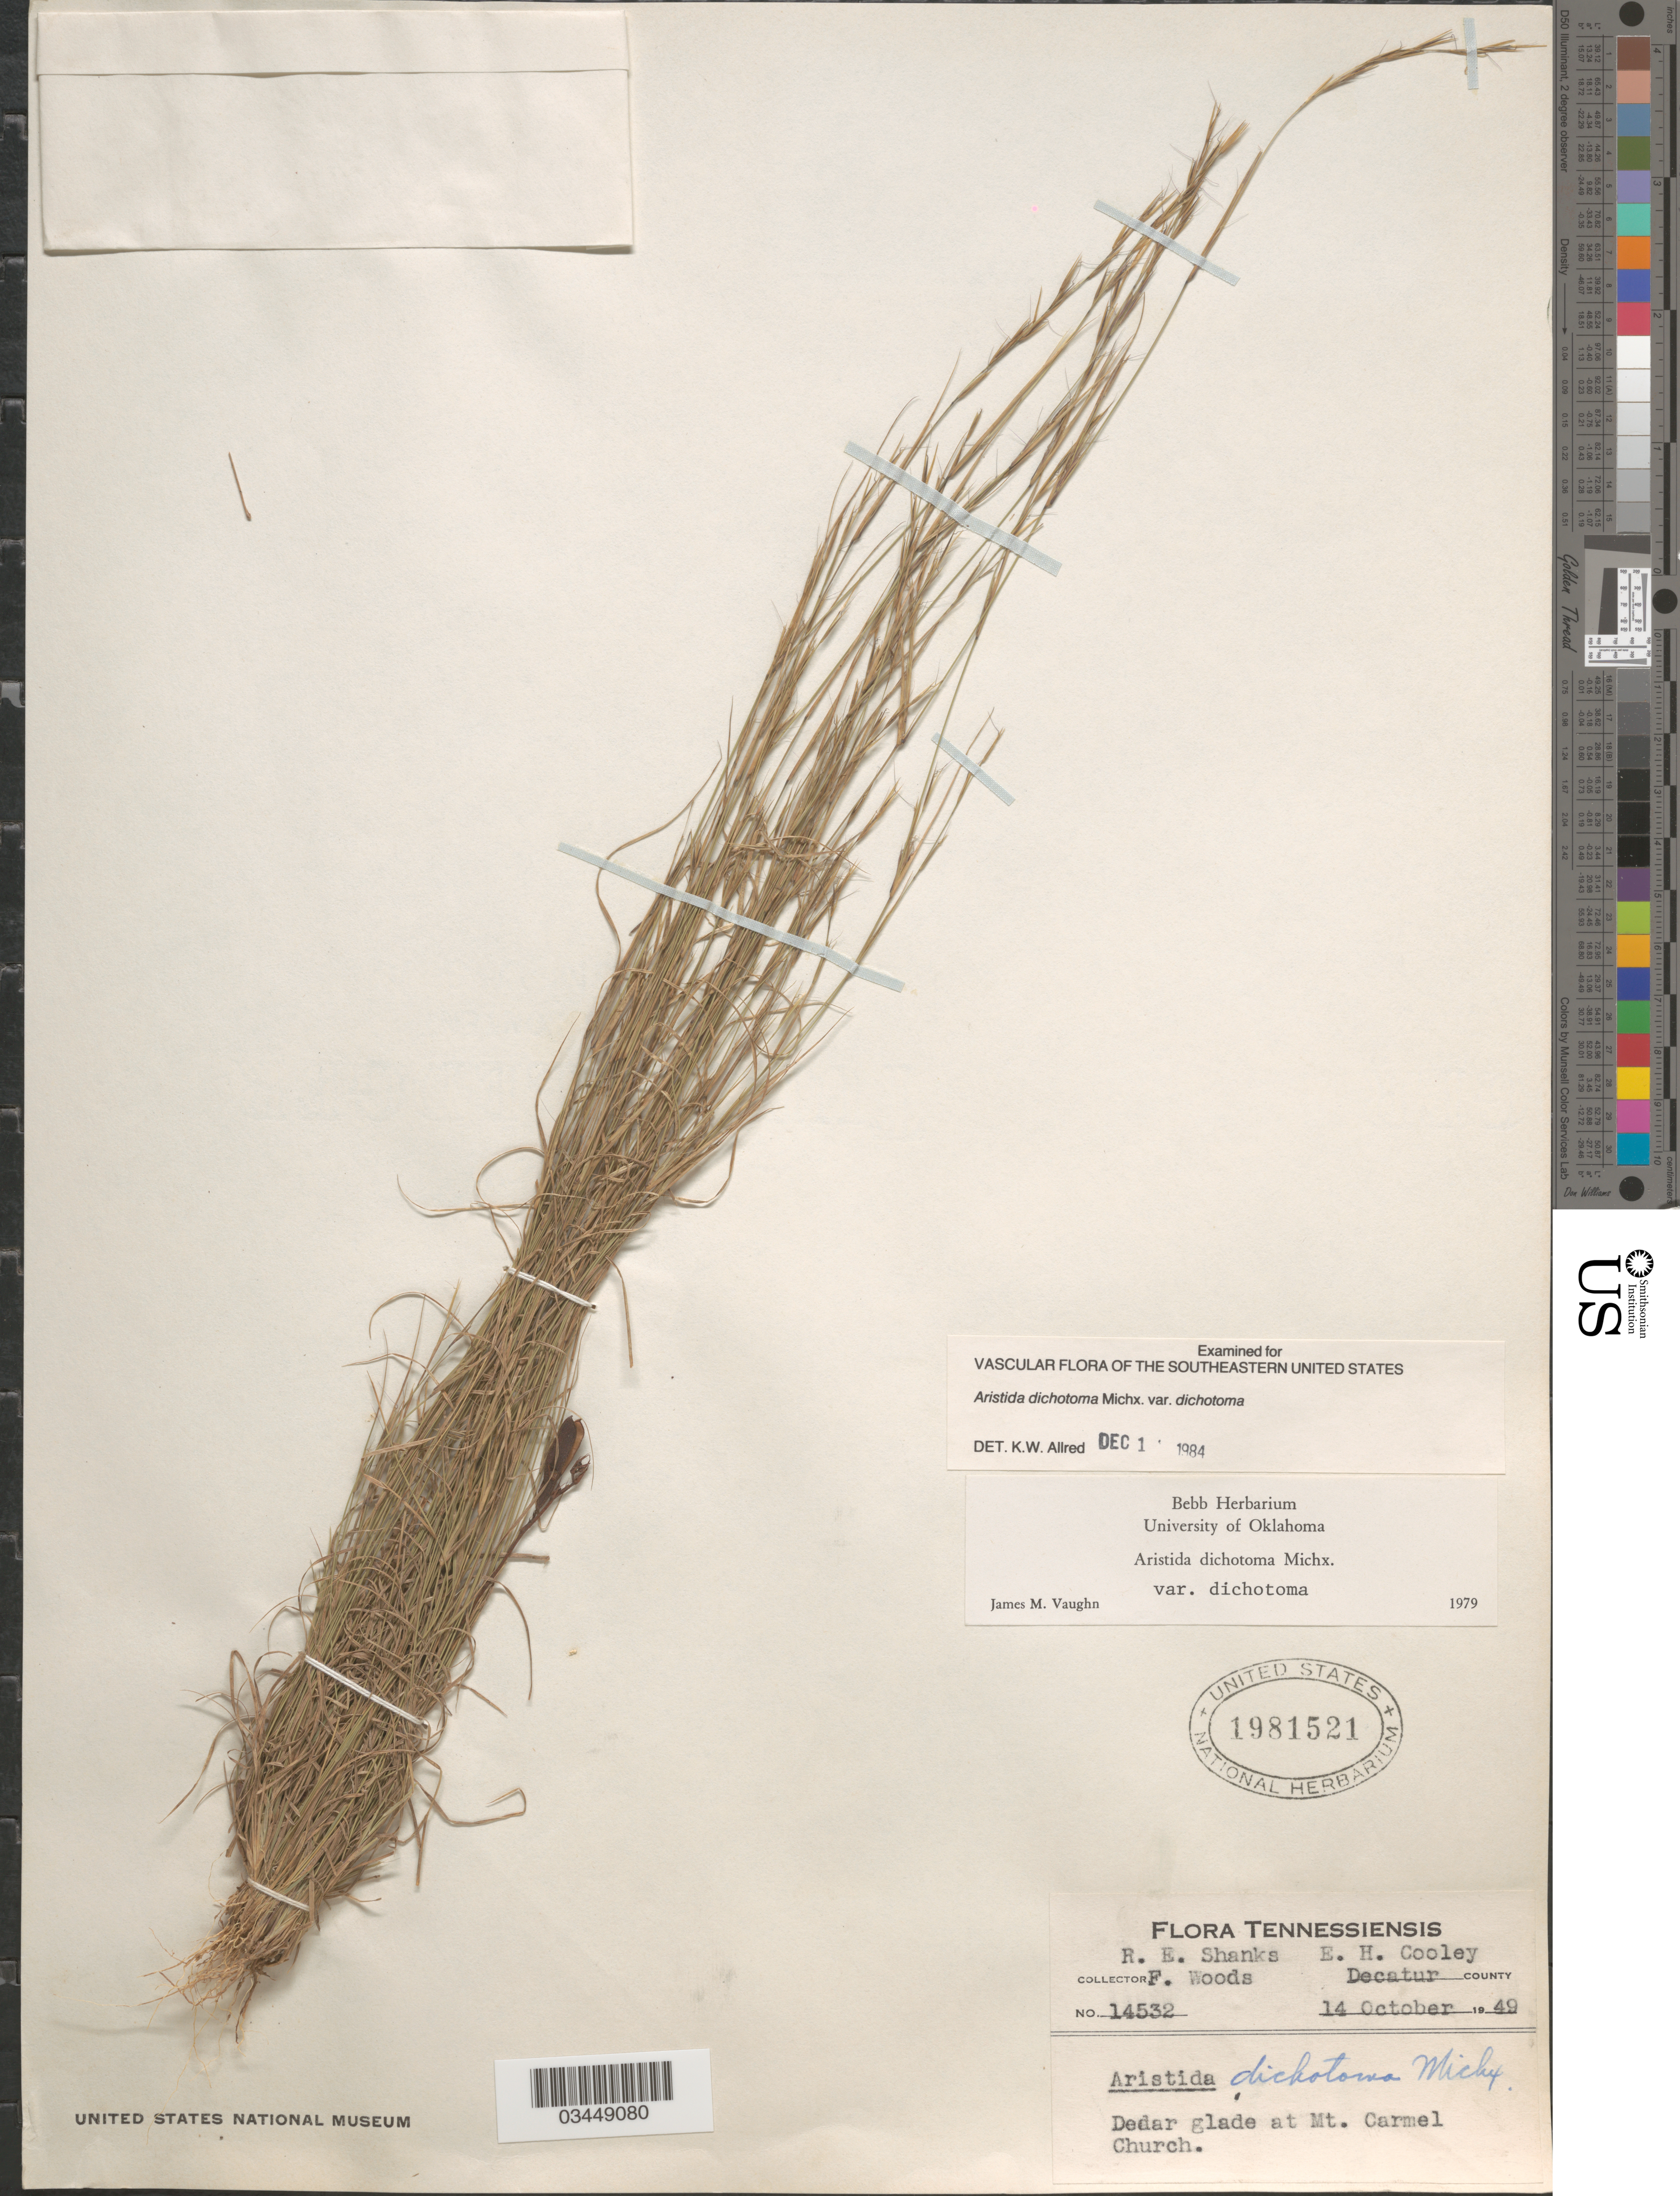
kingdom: Plantae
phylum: Tracheophyta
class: Liliopsida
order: Poales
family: Poaceae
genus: Aristida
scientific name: Aristida dichotoma var. dichotoma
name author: Michx.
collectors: R. Shanks, E. H. Cooley & F. Woods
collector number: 14532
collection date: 1949-10-14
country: United States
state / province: Tennessee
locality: Decatur County. Dedar glade at Mt. Carmel Church.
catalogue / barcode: US 1981521